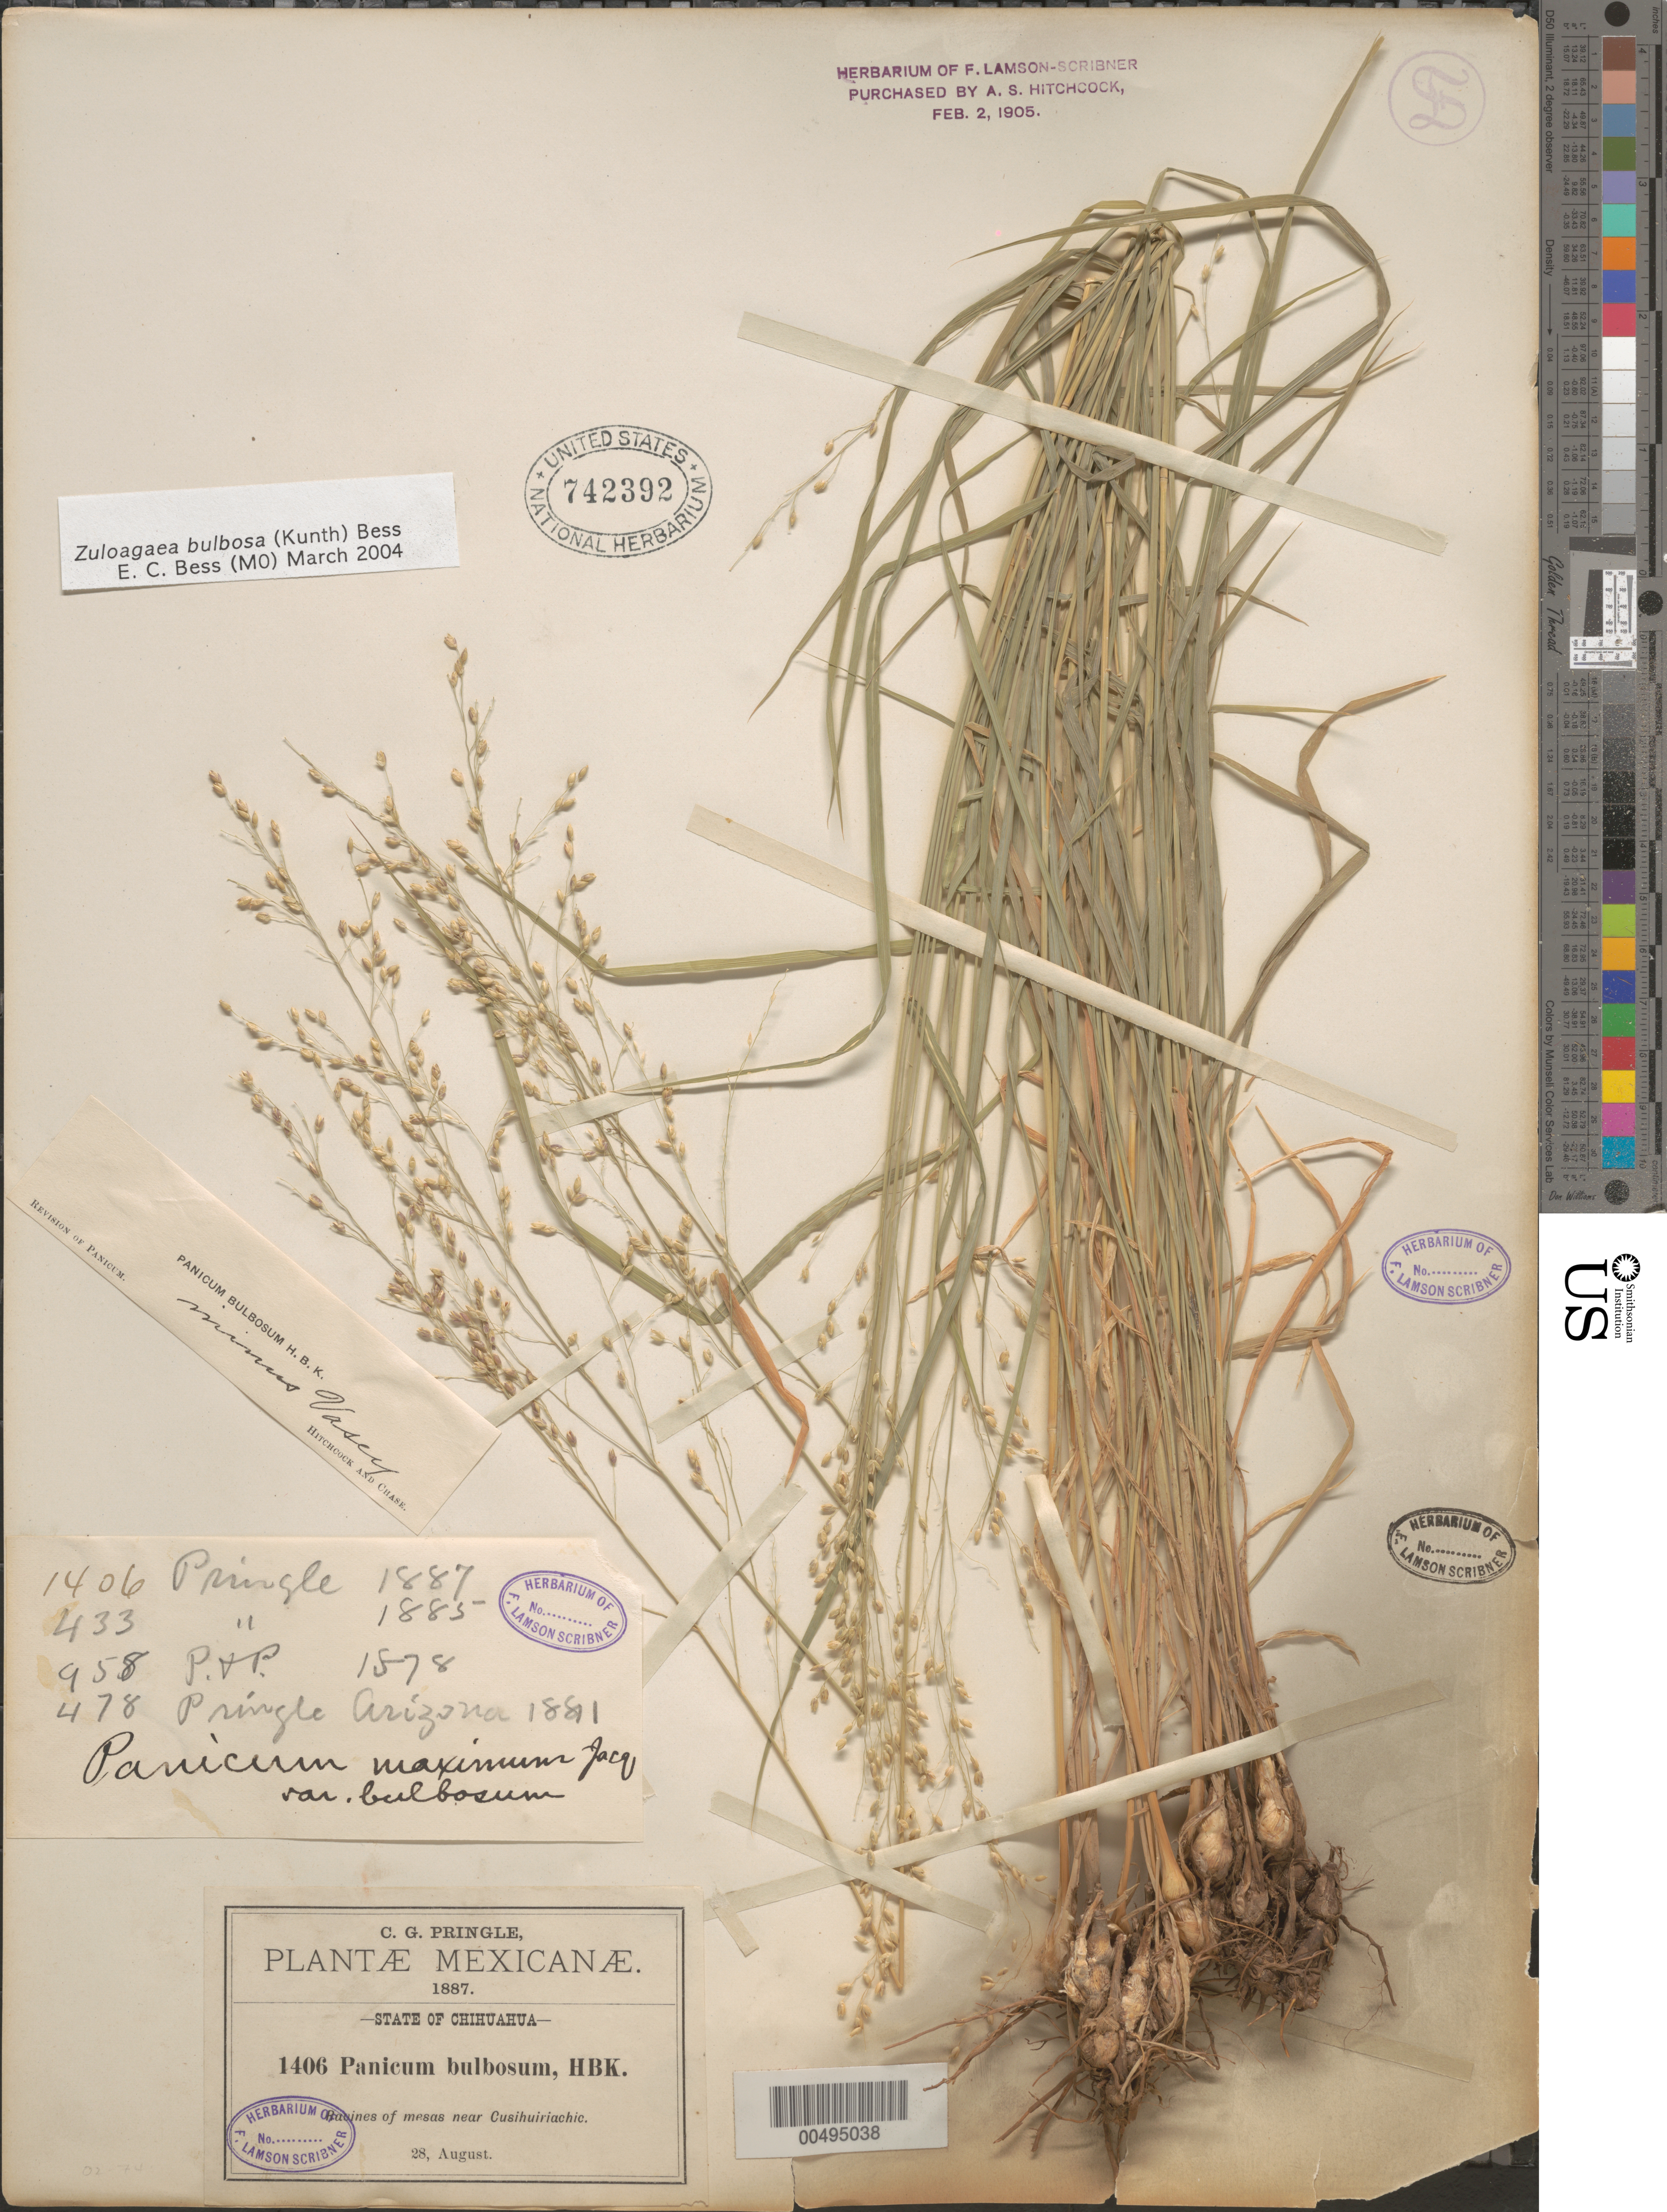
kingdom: Plantae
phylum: Tracheophyta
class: Liliopsida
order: Poales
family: Poaceae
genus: Panicum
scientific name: Panicum bulbosum subsp. sciaphilum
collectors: C. G. Pringle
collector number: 1406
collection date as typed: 28 Aug 1887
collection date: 1887-08-28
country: Mexico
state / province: Chihuahua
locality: Near Cusihuiriachic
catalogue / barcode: US 742392